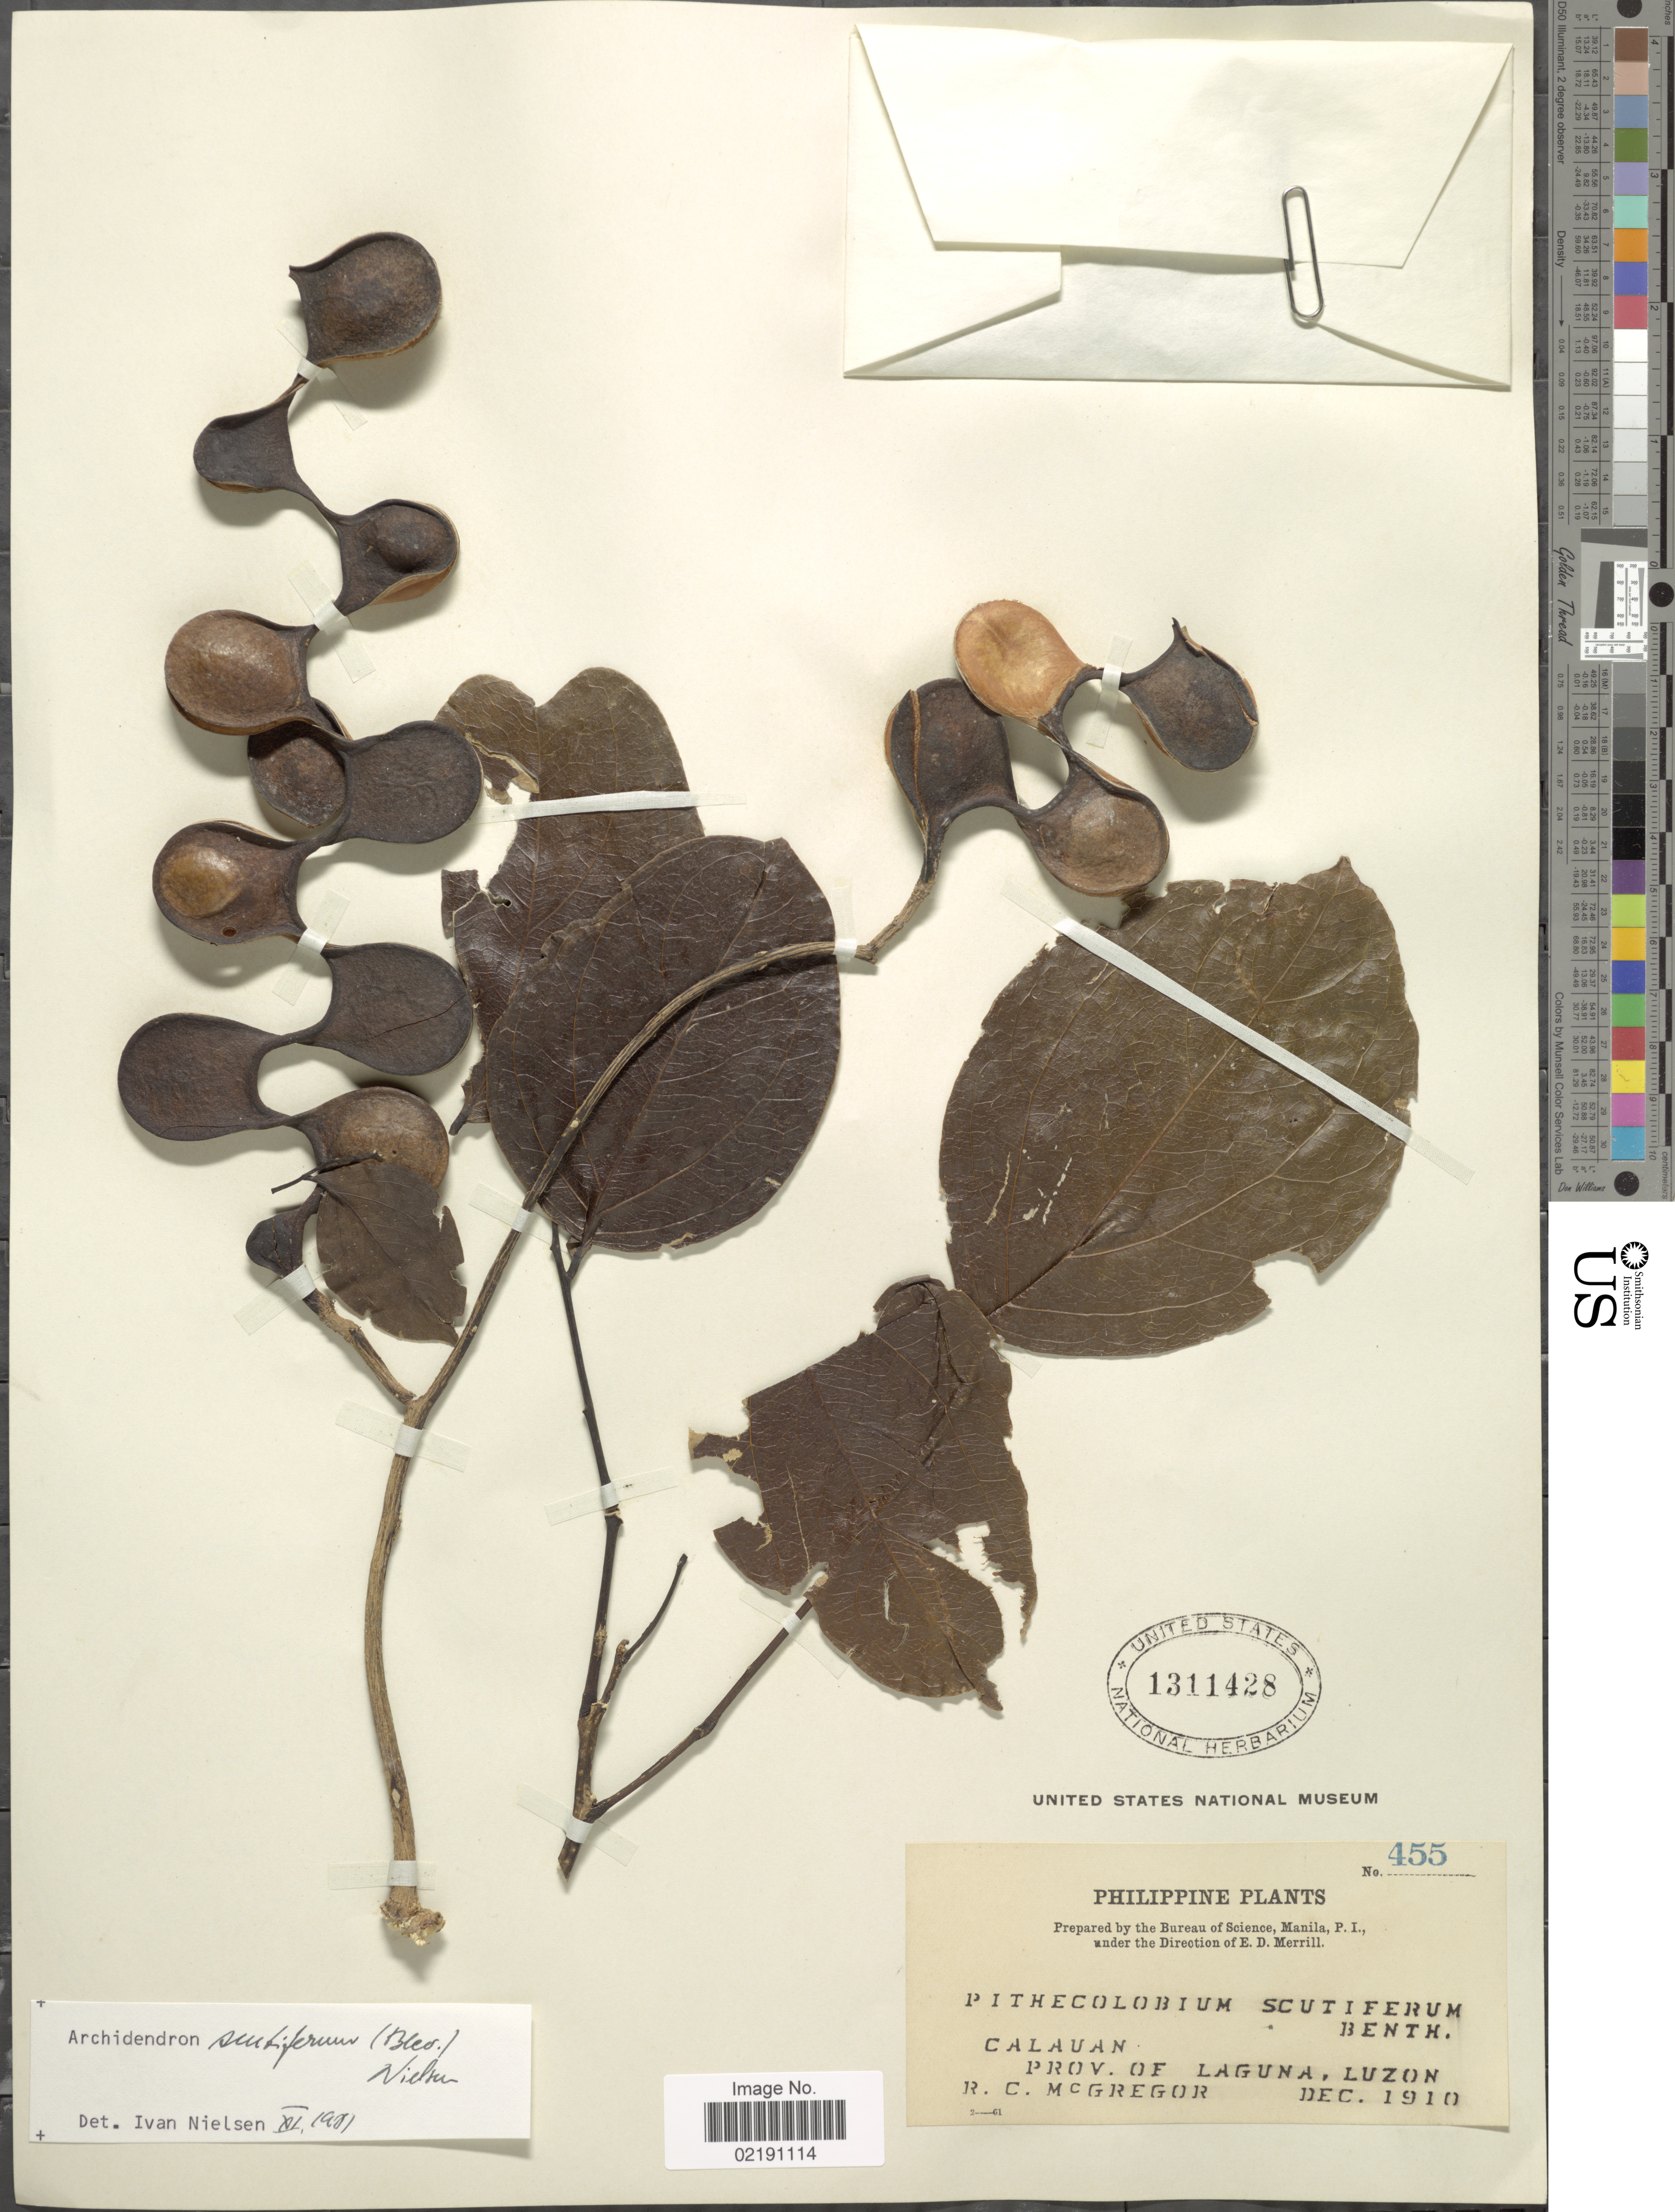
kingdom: Plantae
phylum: Tracheophyta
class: Magnoliopsida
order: Fabales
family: Fabaceae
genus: Archidendron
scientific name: Archidendron scutiferum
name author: (Blanco) I.C. Nielsen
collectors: R. C. McGregor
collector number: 455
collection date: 1910-12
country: Philippines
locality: Calauan. Prov. of Laguna, Luzon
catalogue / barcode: US 1311428